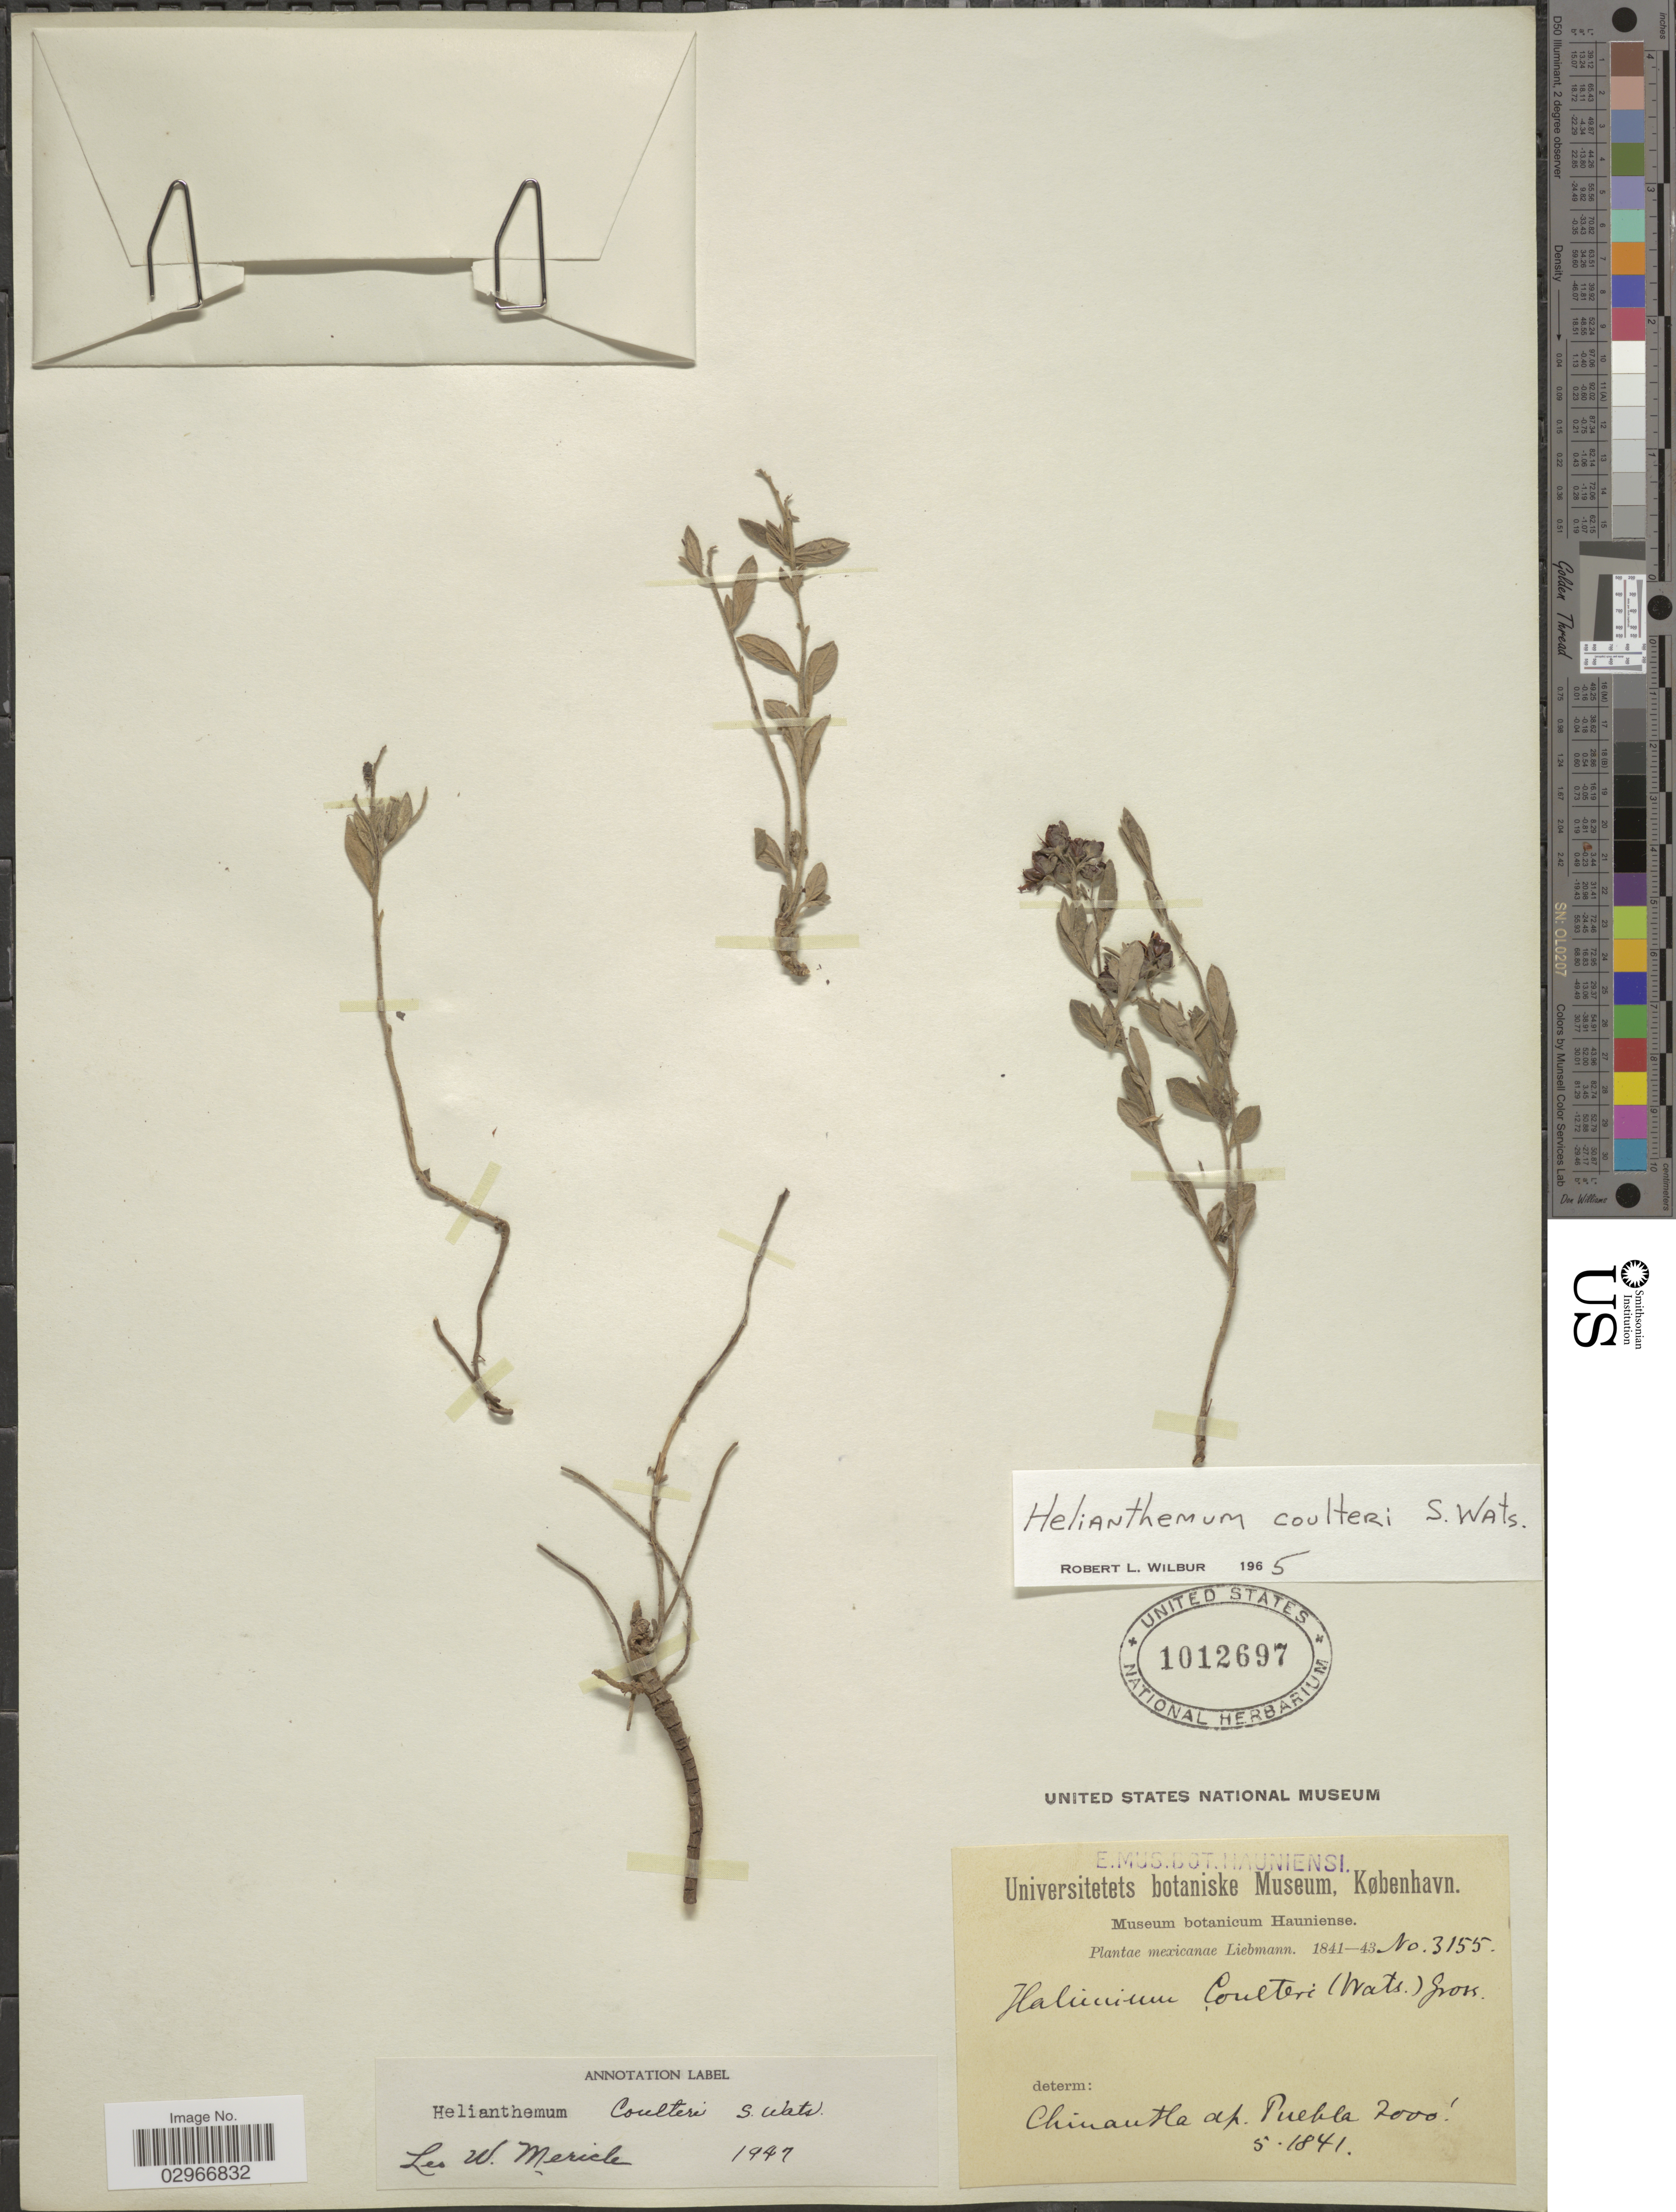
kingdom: Plantae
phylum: Tracheophyta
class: Magnoliopsida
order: Malvales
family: Cistaceae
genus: Helianthemum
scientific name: Helianthemum coulteri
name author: S. Watson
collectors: Liebmann, --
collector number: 3155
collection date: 1841-05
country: Mexico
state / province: Puebla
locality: Chinantla dp. Puebla.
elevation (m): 610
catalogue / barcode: US 1012697